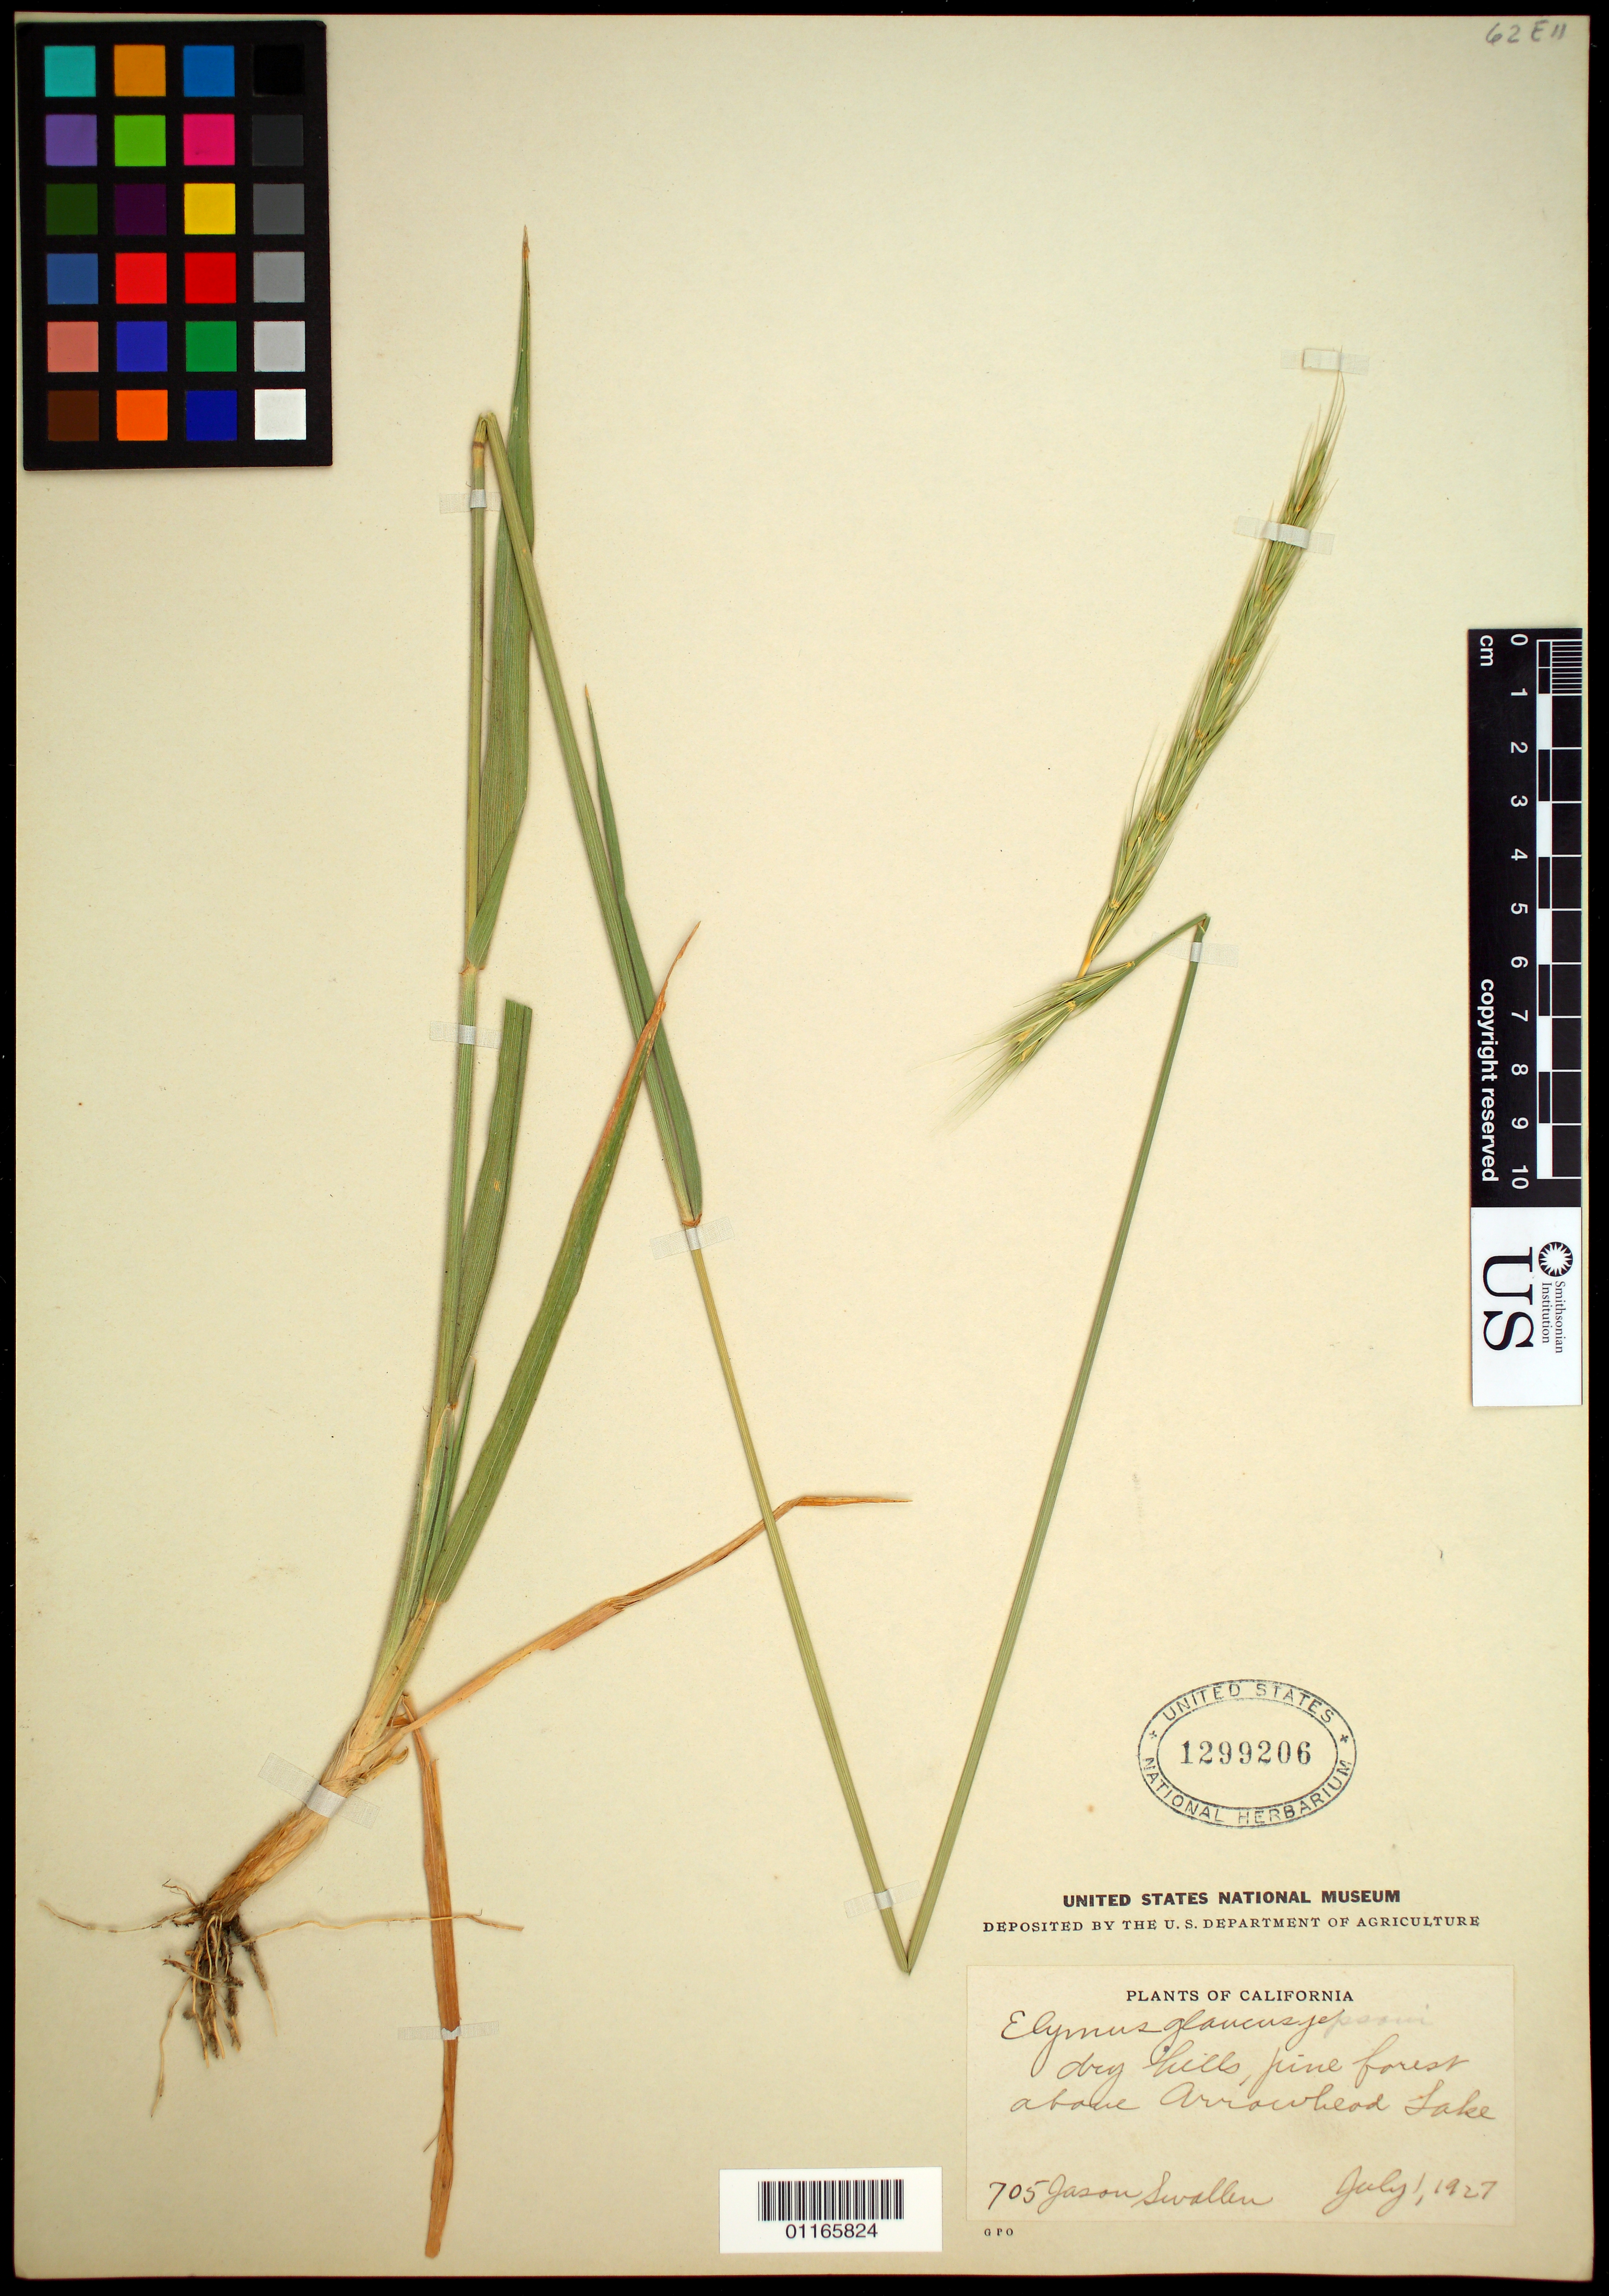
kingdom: Plantae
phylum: Tracheophyta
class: Liliopsida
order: Poales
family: Poaceae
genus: Elymus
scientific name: Elymus glaucus var. jepsonii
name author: Burtt Davy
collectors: J. R. Swallen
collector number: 705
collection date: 1927-07-01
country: United States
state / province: California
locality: Above Arrowhead Lake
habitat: Dry hills, pine forest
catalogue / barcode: US 1299206